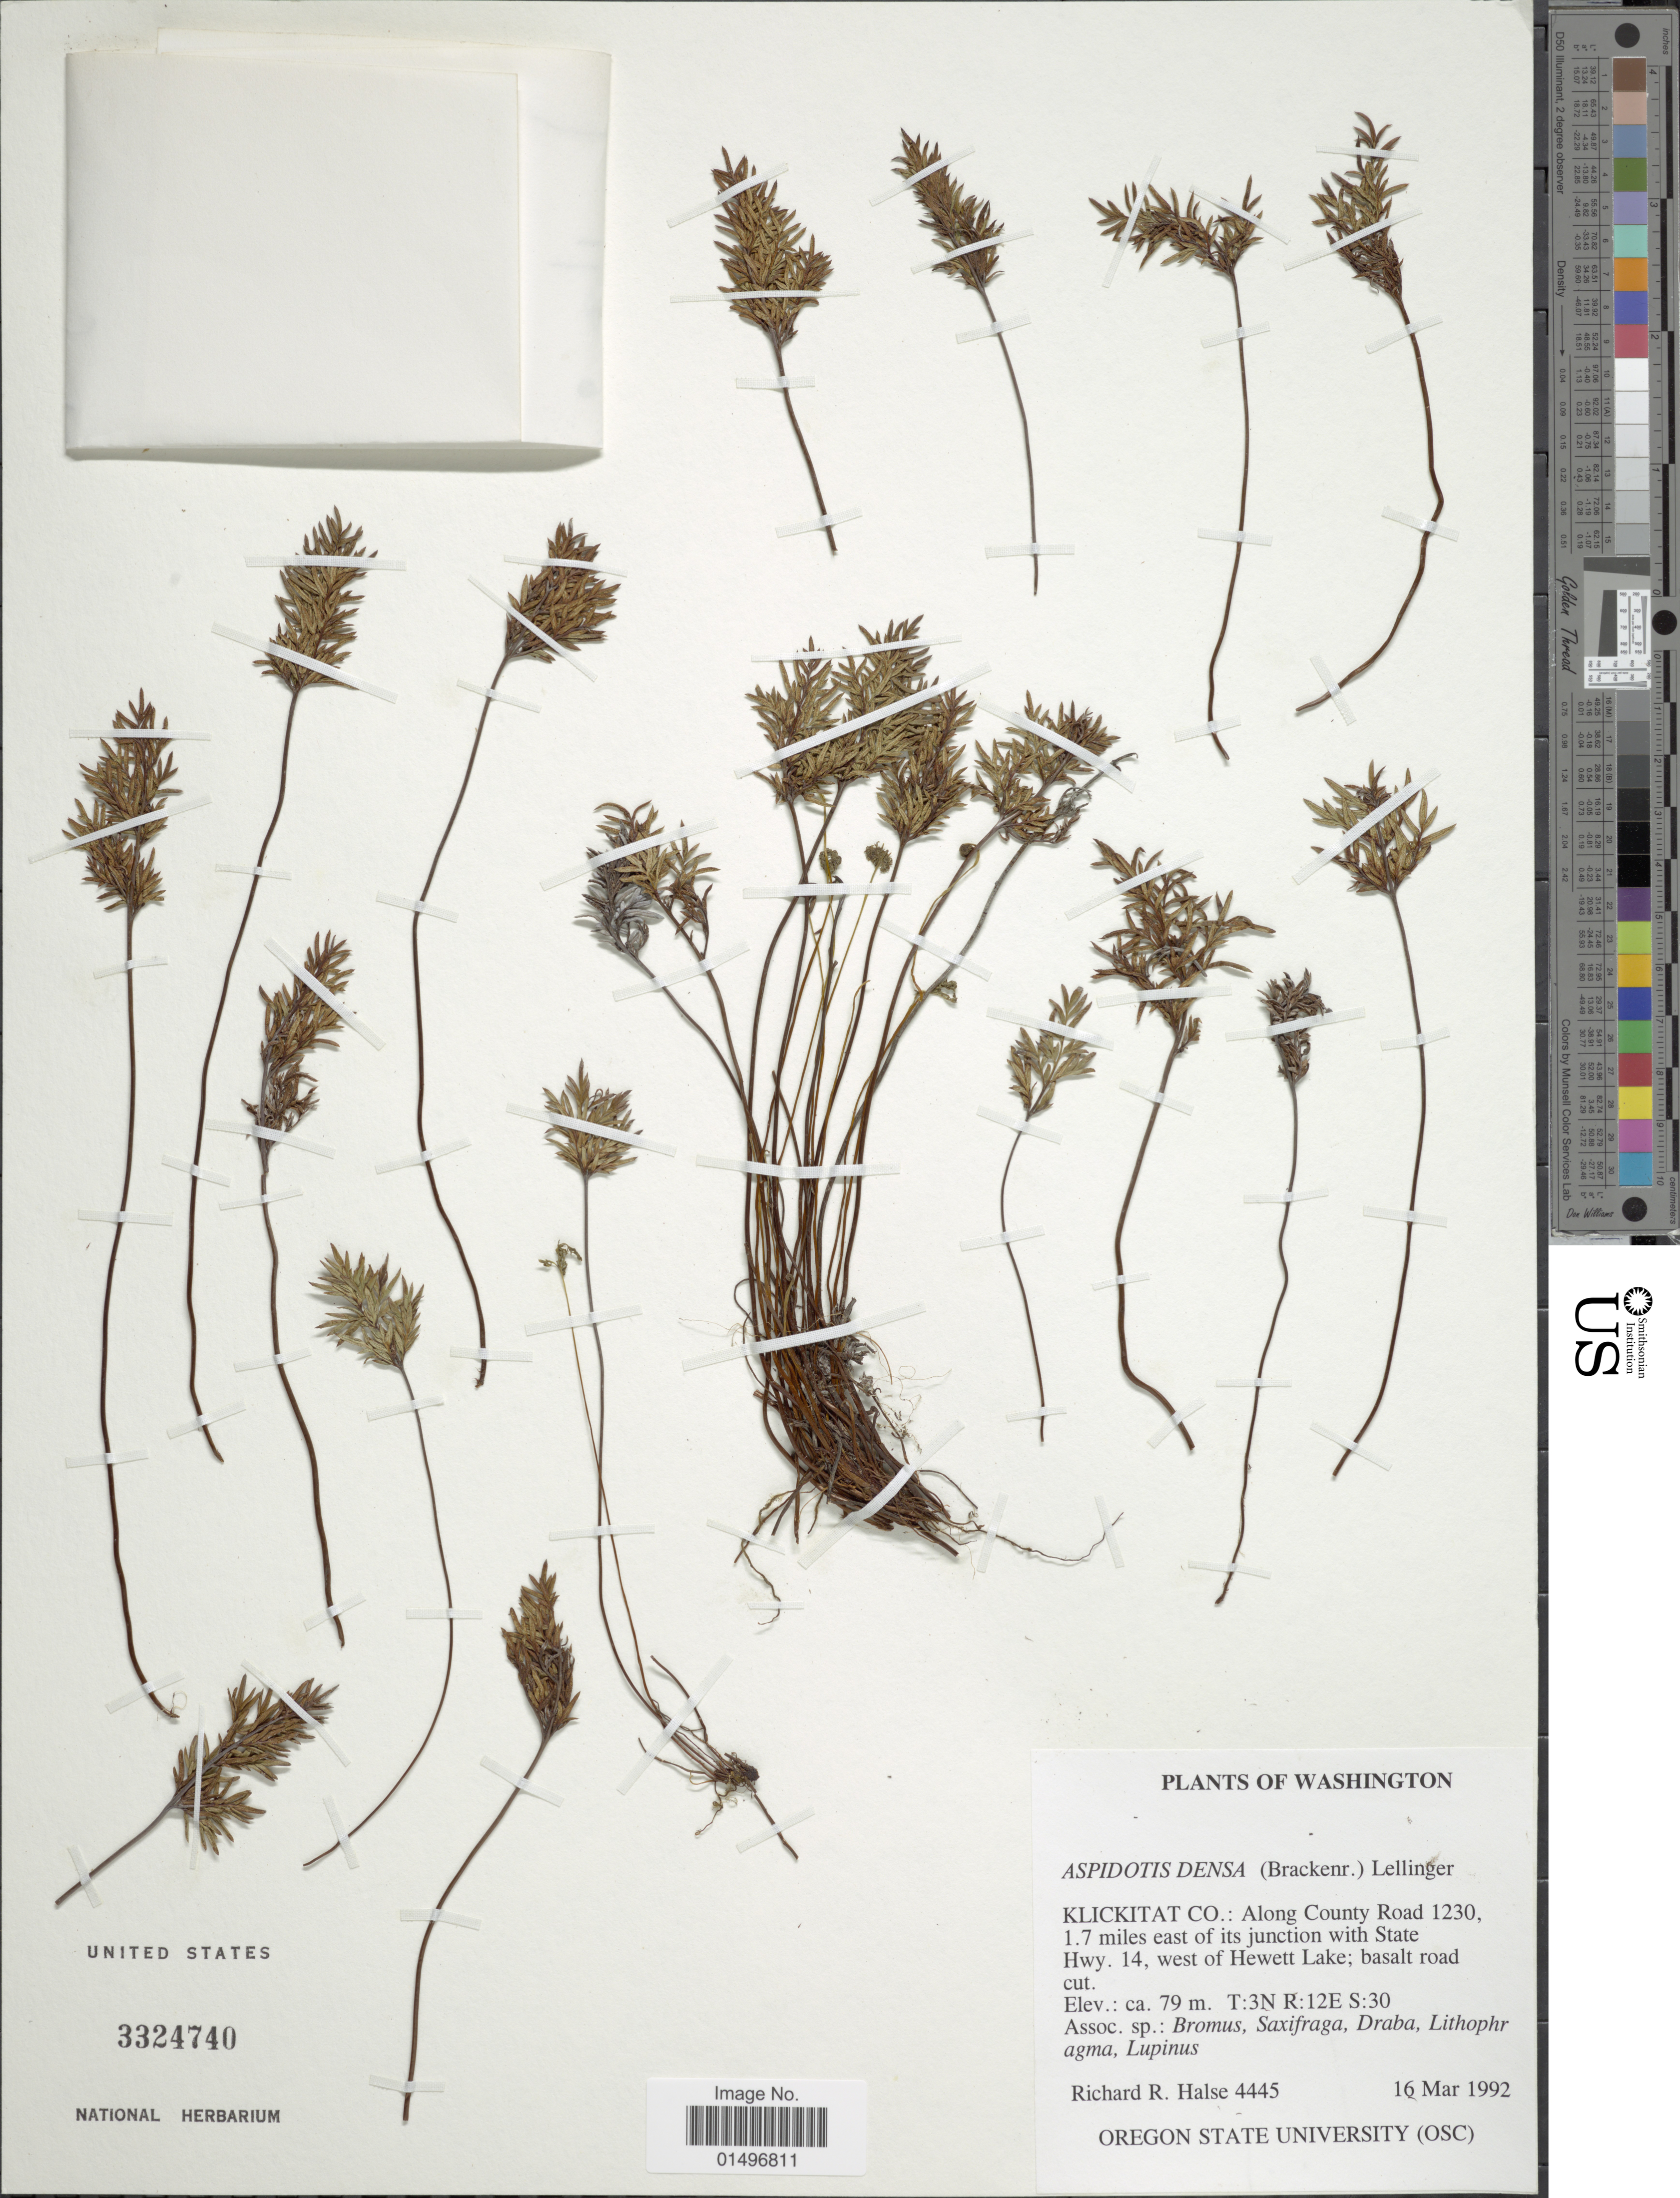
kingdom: Plantae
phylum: Tracheophyta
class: Polypodiopsida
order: Polypodiales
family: Pteridaceae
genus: Aspidotis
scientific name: Aspidotis densa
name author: (Brack.) Lellinger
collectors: R. Halse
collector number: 4445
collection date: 1992-03-16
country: United States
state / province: Washington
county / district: Klickitat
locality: Washington, Klickitat Co.: along County Road 1230 1.7 miles east of its junction with State Hwy. 14, west of Hewett Lake.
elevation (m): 79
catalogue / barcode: US 3324740